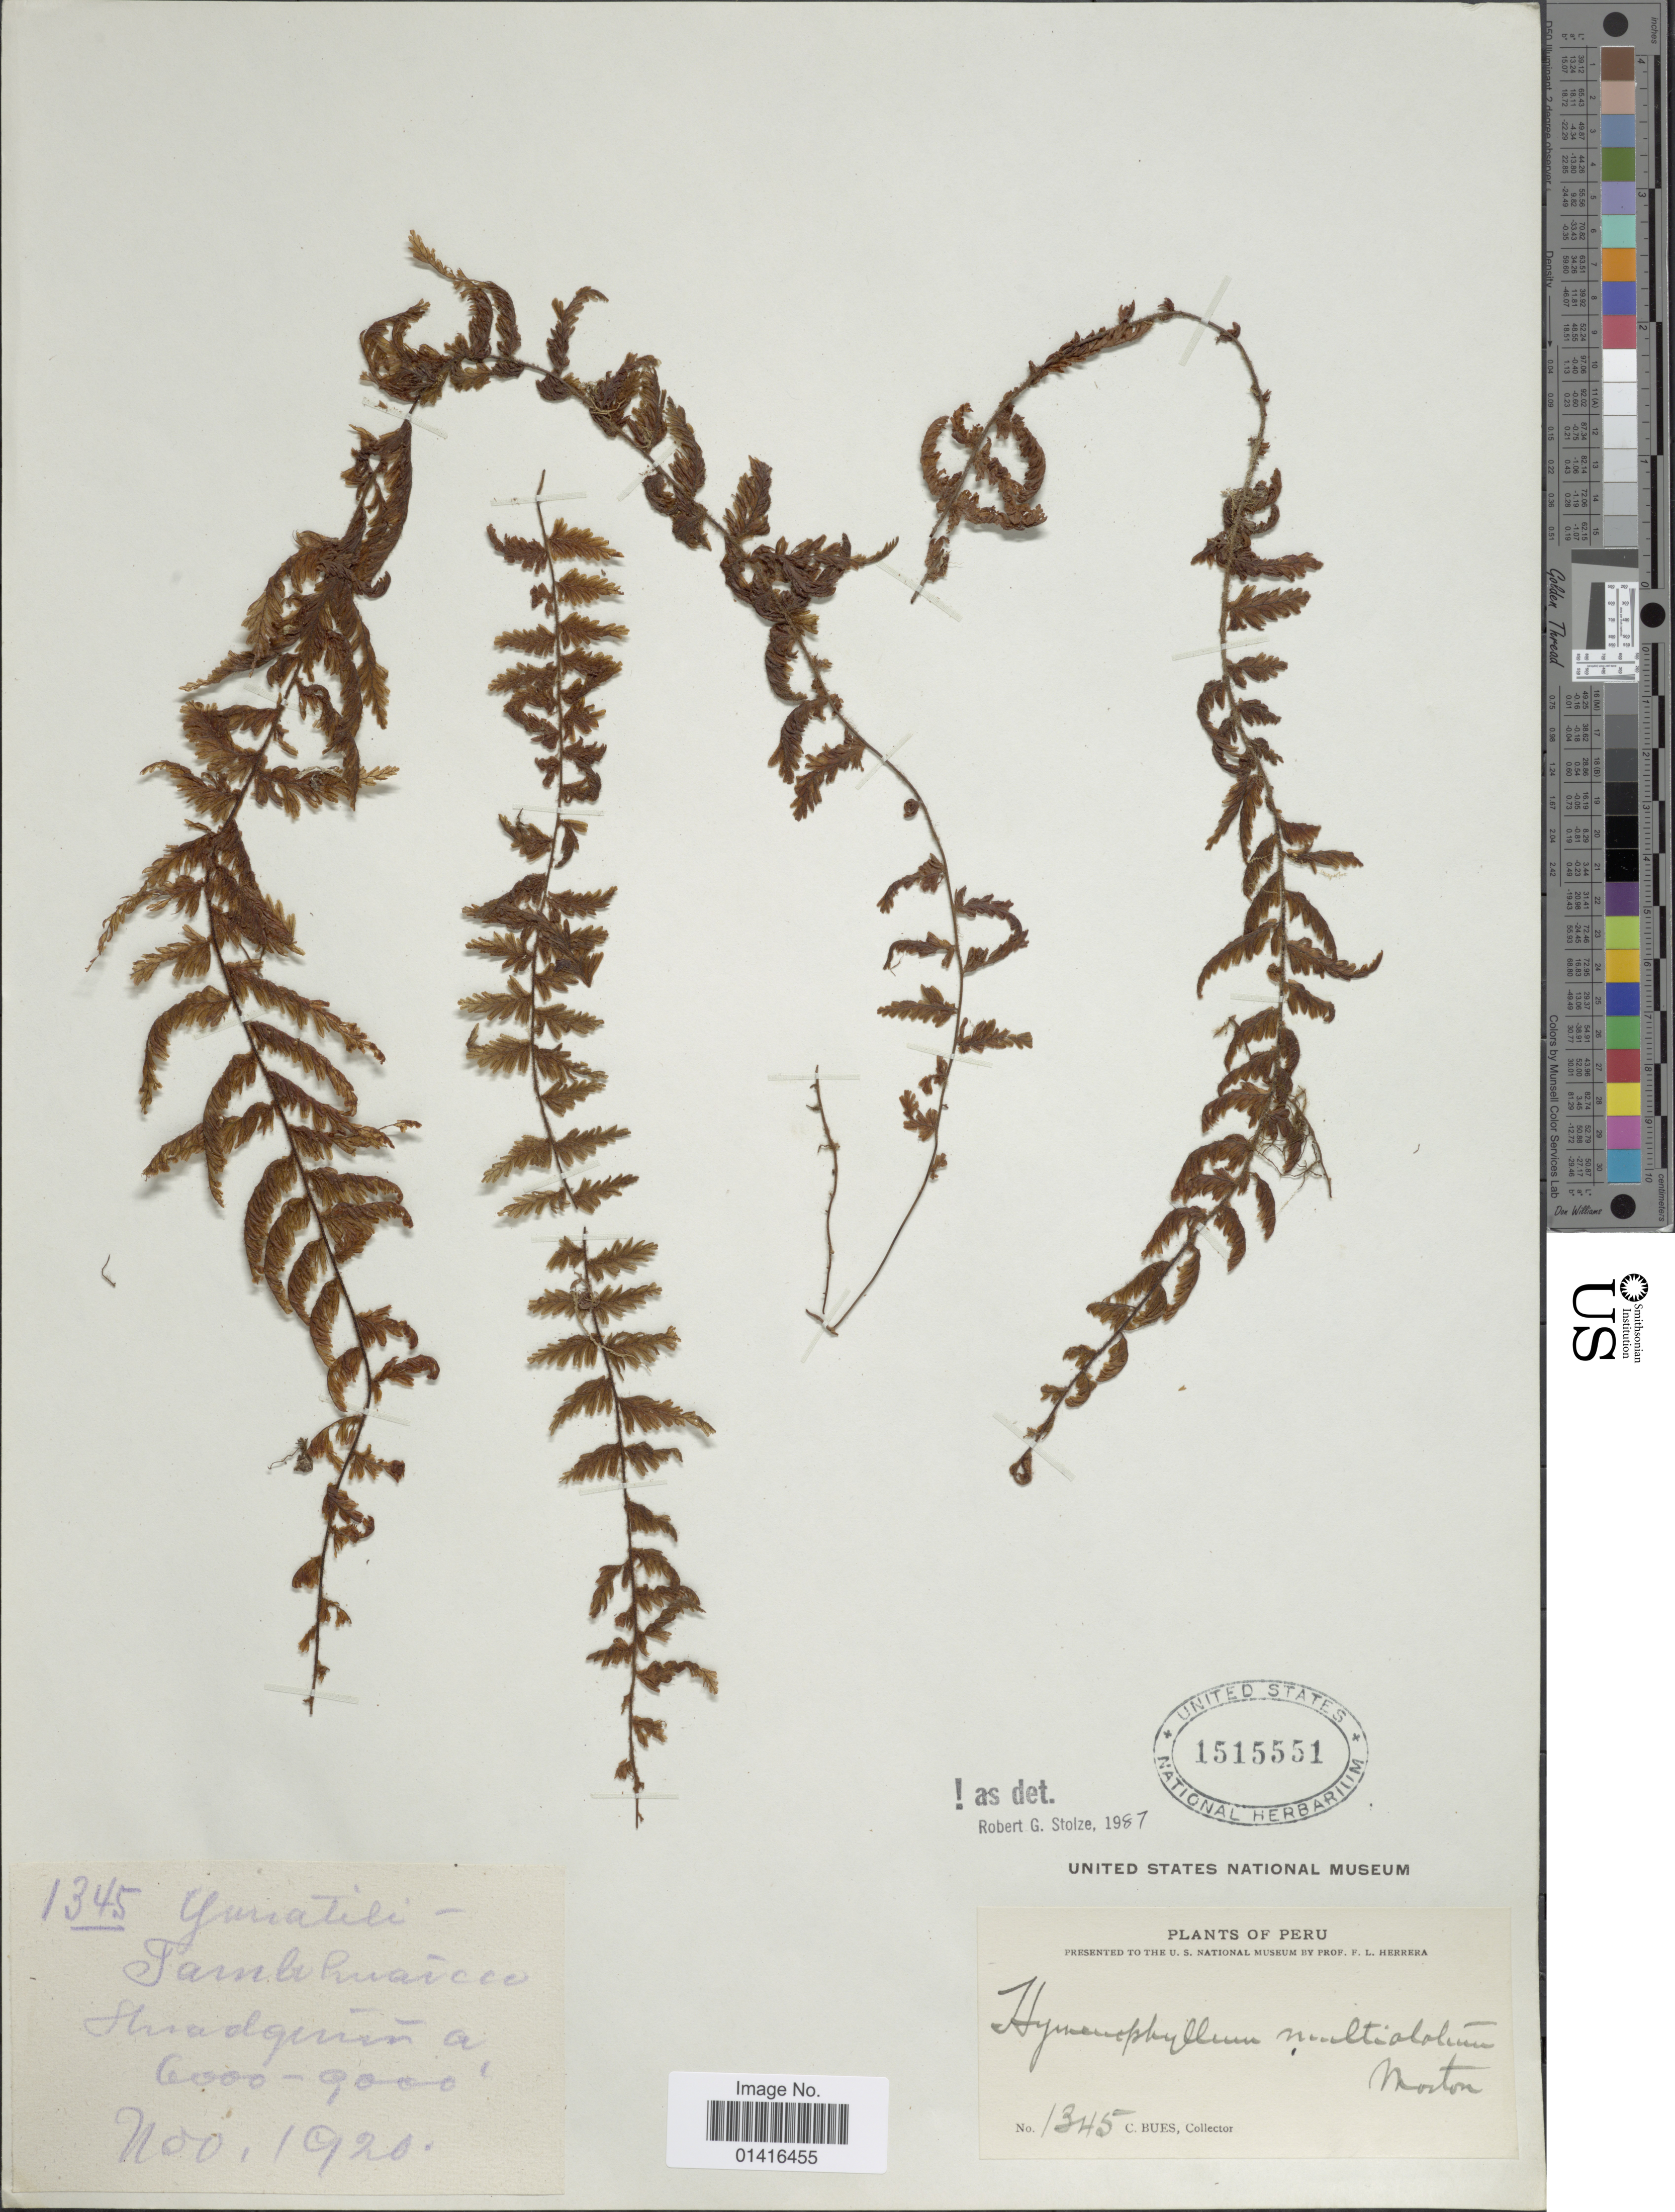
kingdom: Plantae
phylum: Tracheophyta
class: Polypodiopsida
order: Hymenophyllales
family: Hymenophyllaceae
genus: Hymenophyllum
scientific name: Hymenophyllum multialatum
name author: C.V. Morton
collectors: C. Bues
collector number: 1345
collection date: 1920-11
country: Peru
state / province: Cusco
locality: Yanatili Tambo huaicco, Huadquiña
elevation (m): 1829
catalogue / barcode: US 1515551